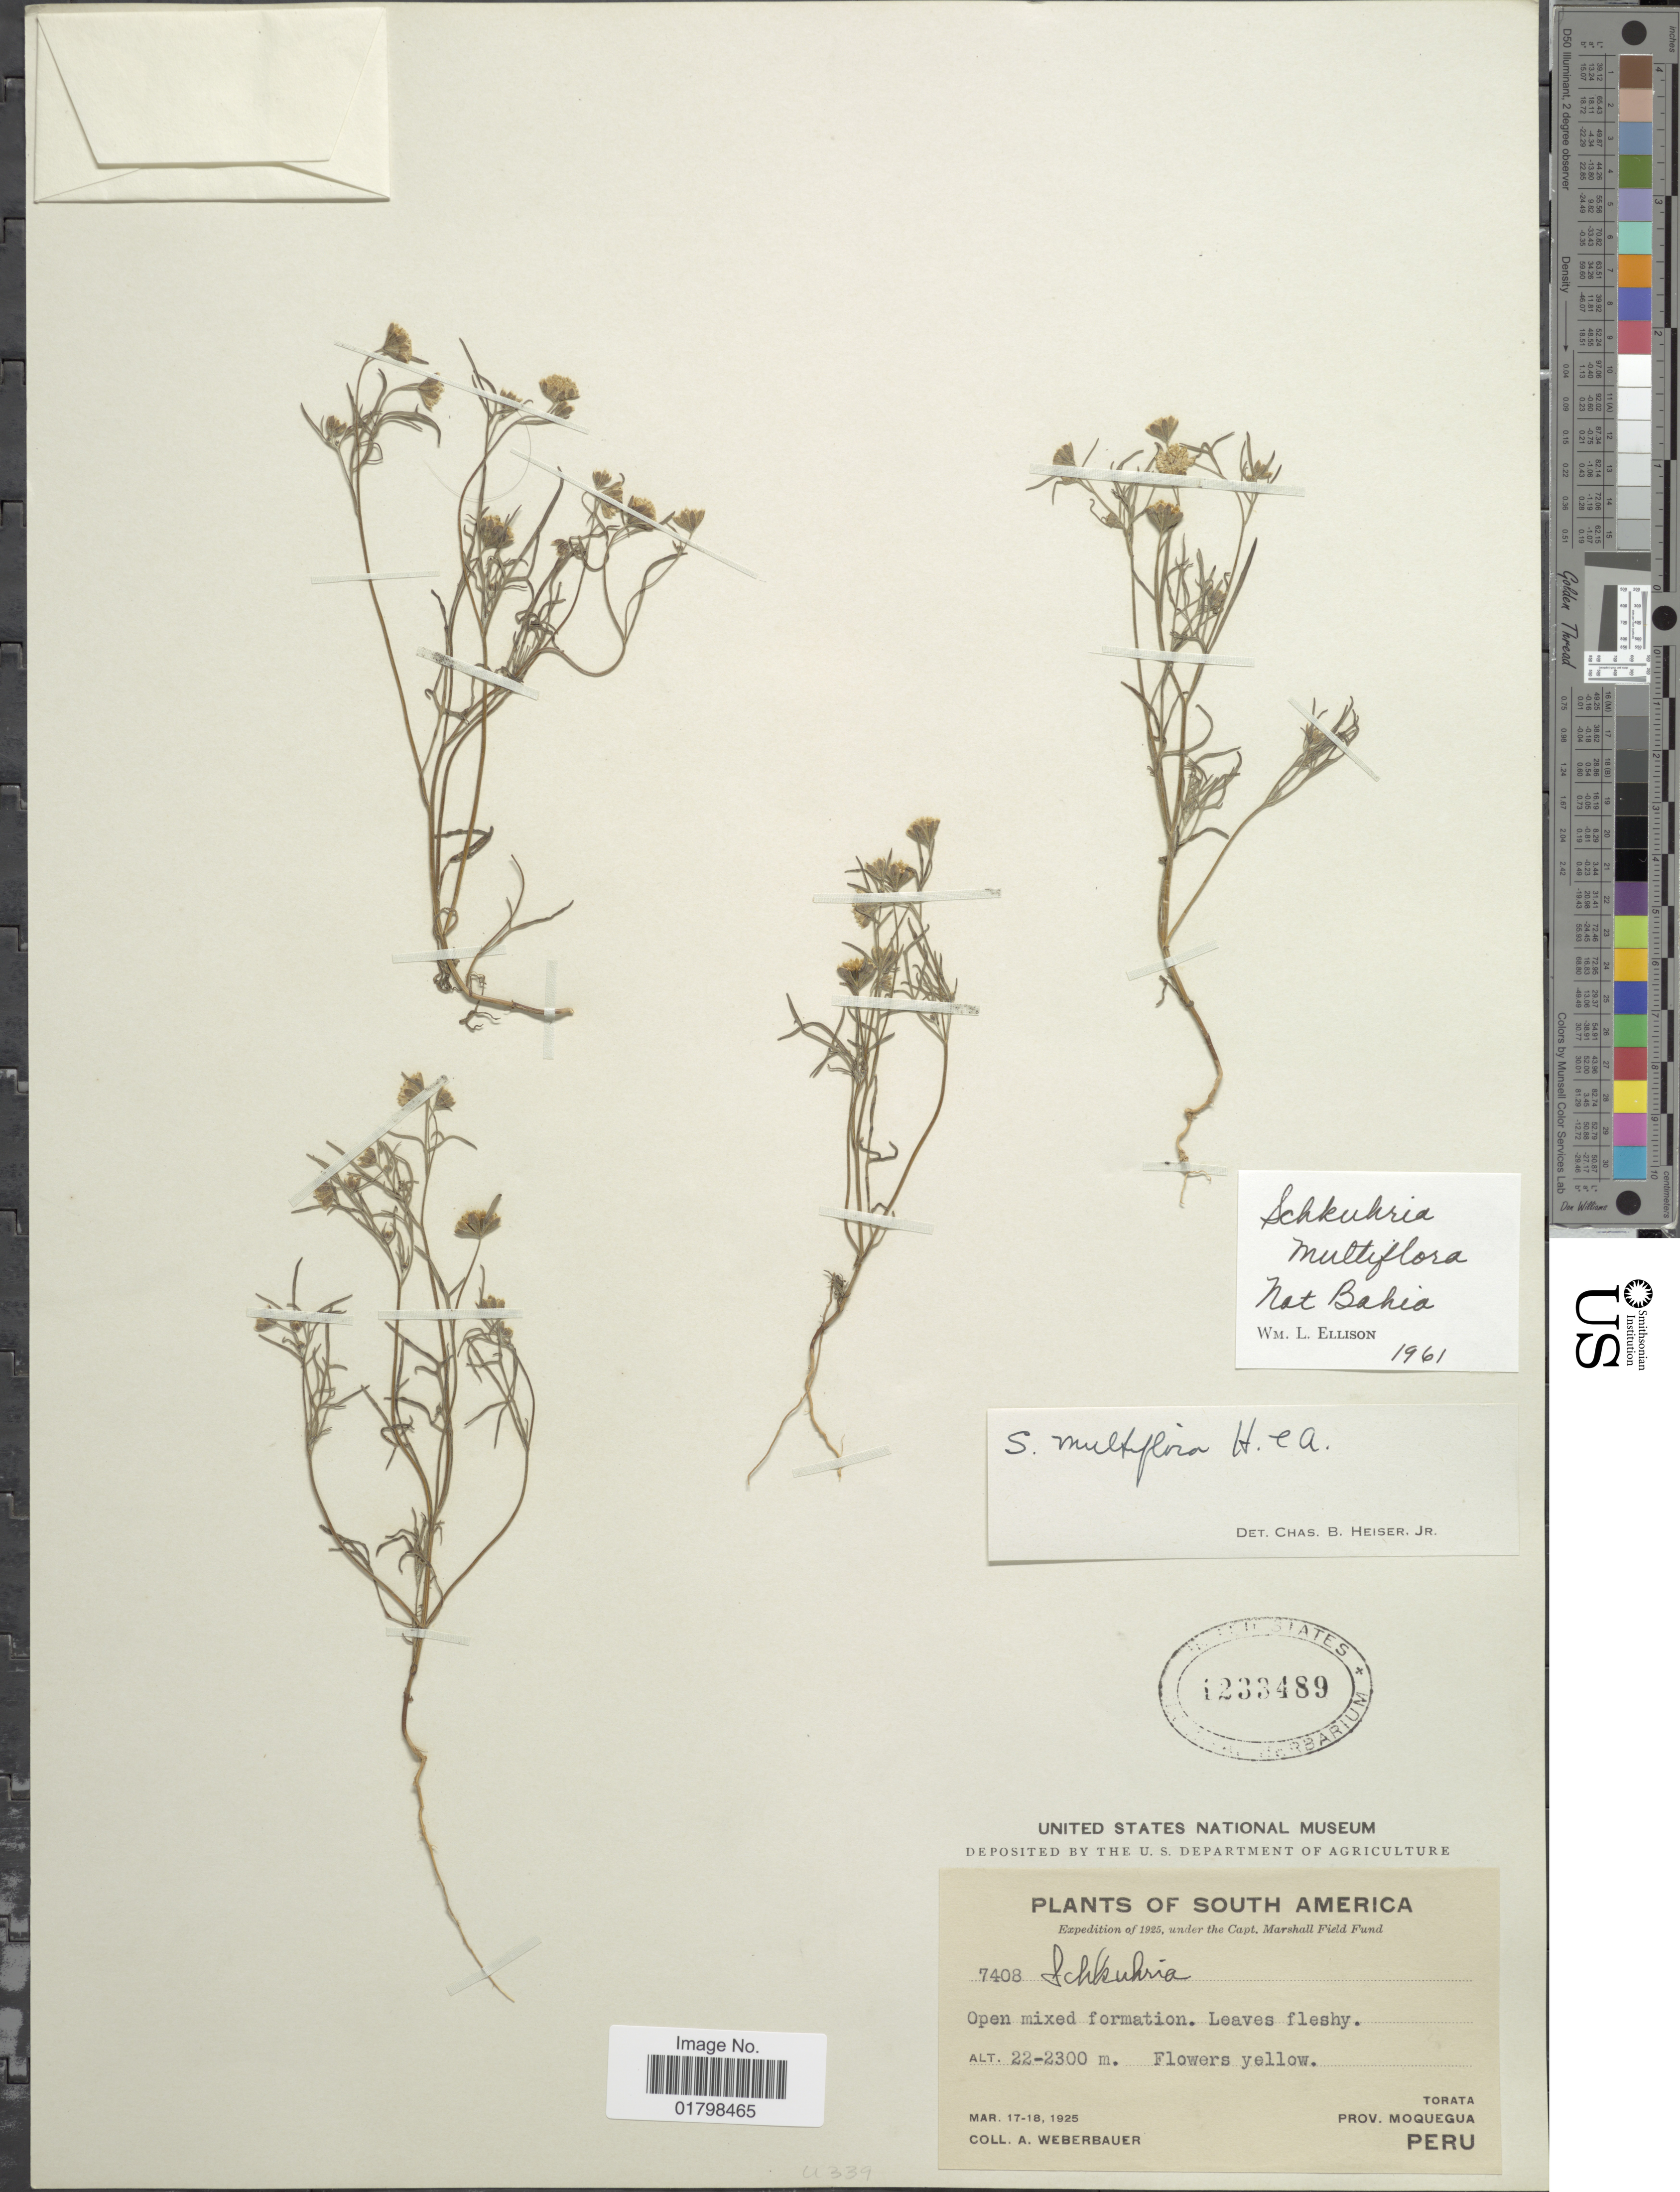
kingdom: Plantae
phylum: Tracheophyta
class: Magnoliopsida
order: Asterales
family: Asteraceae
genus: Schkuhria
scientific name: Schkuhria multiflora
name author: Hook. & Arn.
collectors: A. Weberbauer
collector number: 7408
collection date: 1925-03-17/1925-03-18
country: Peru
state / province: Moquegua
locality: Torata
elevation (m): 2200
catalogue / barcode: US 1233489